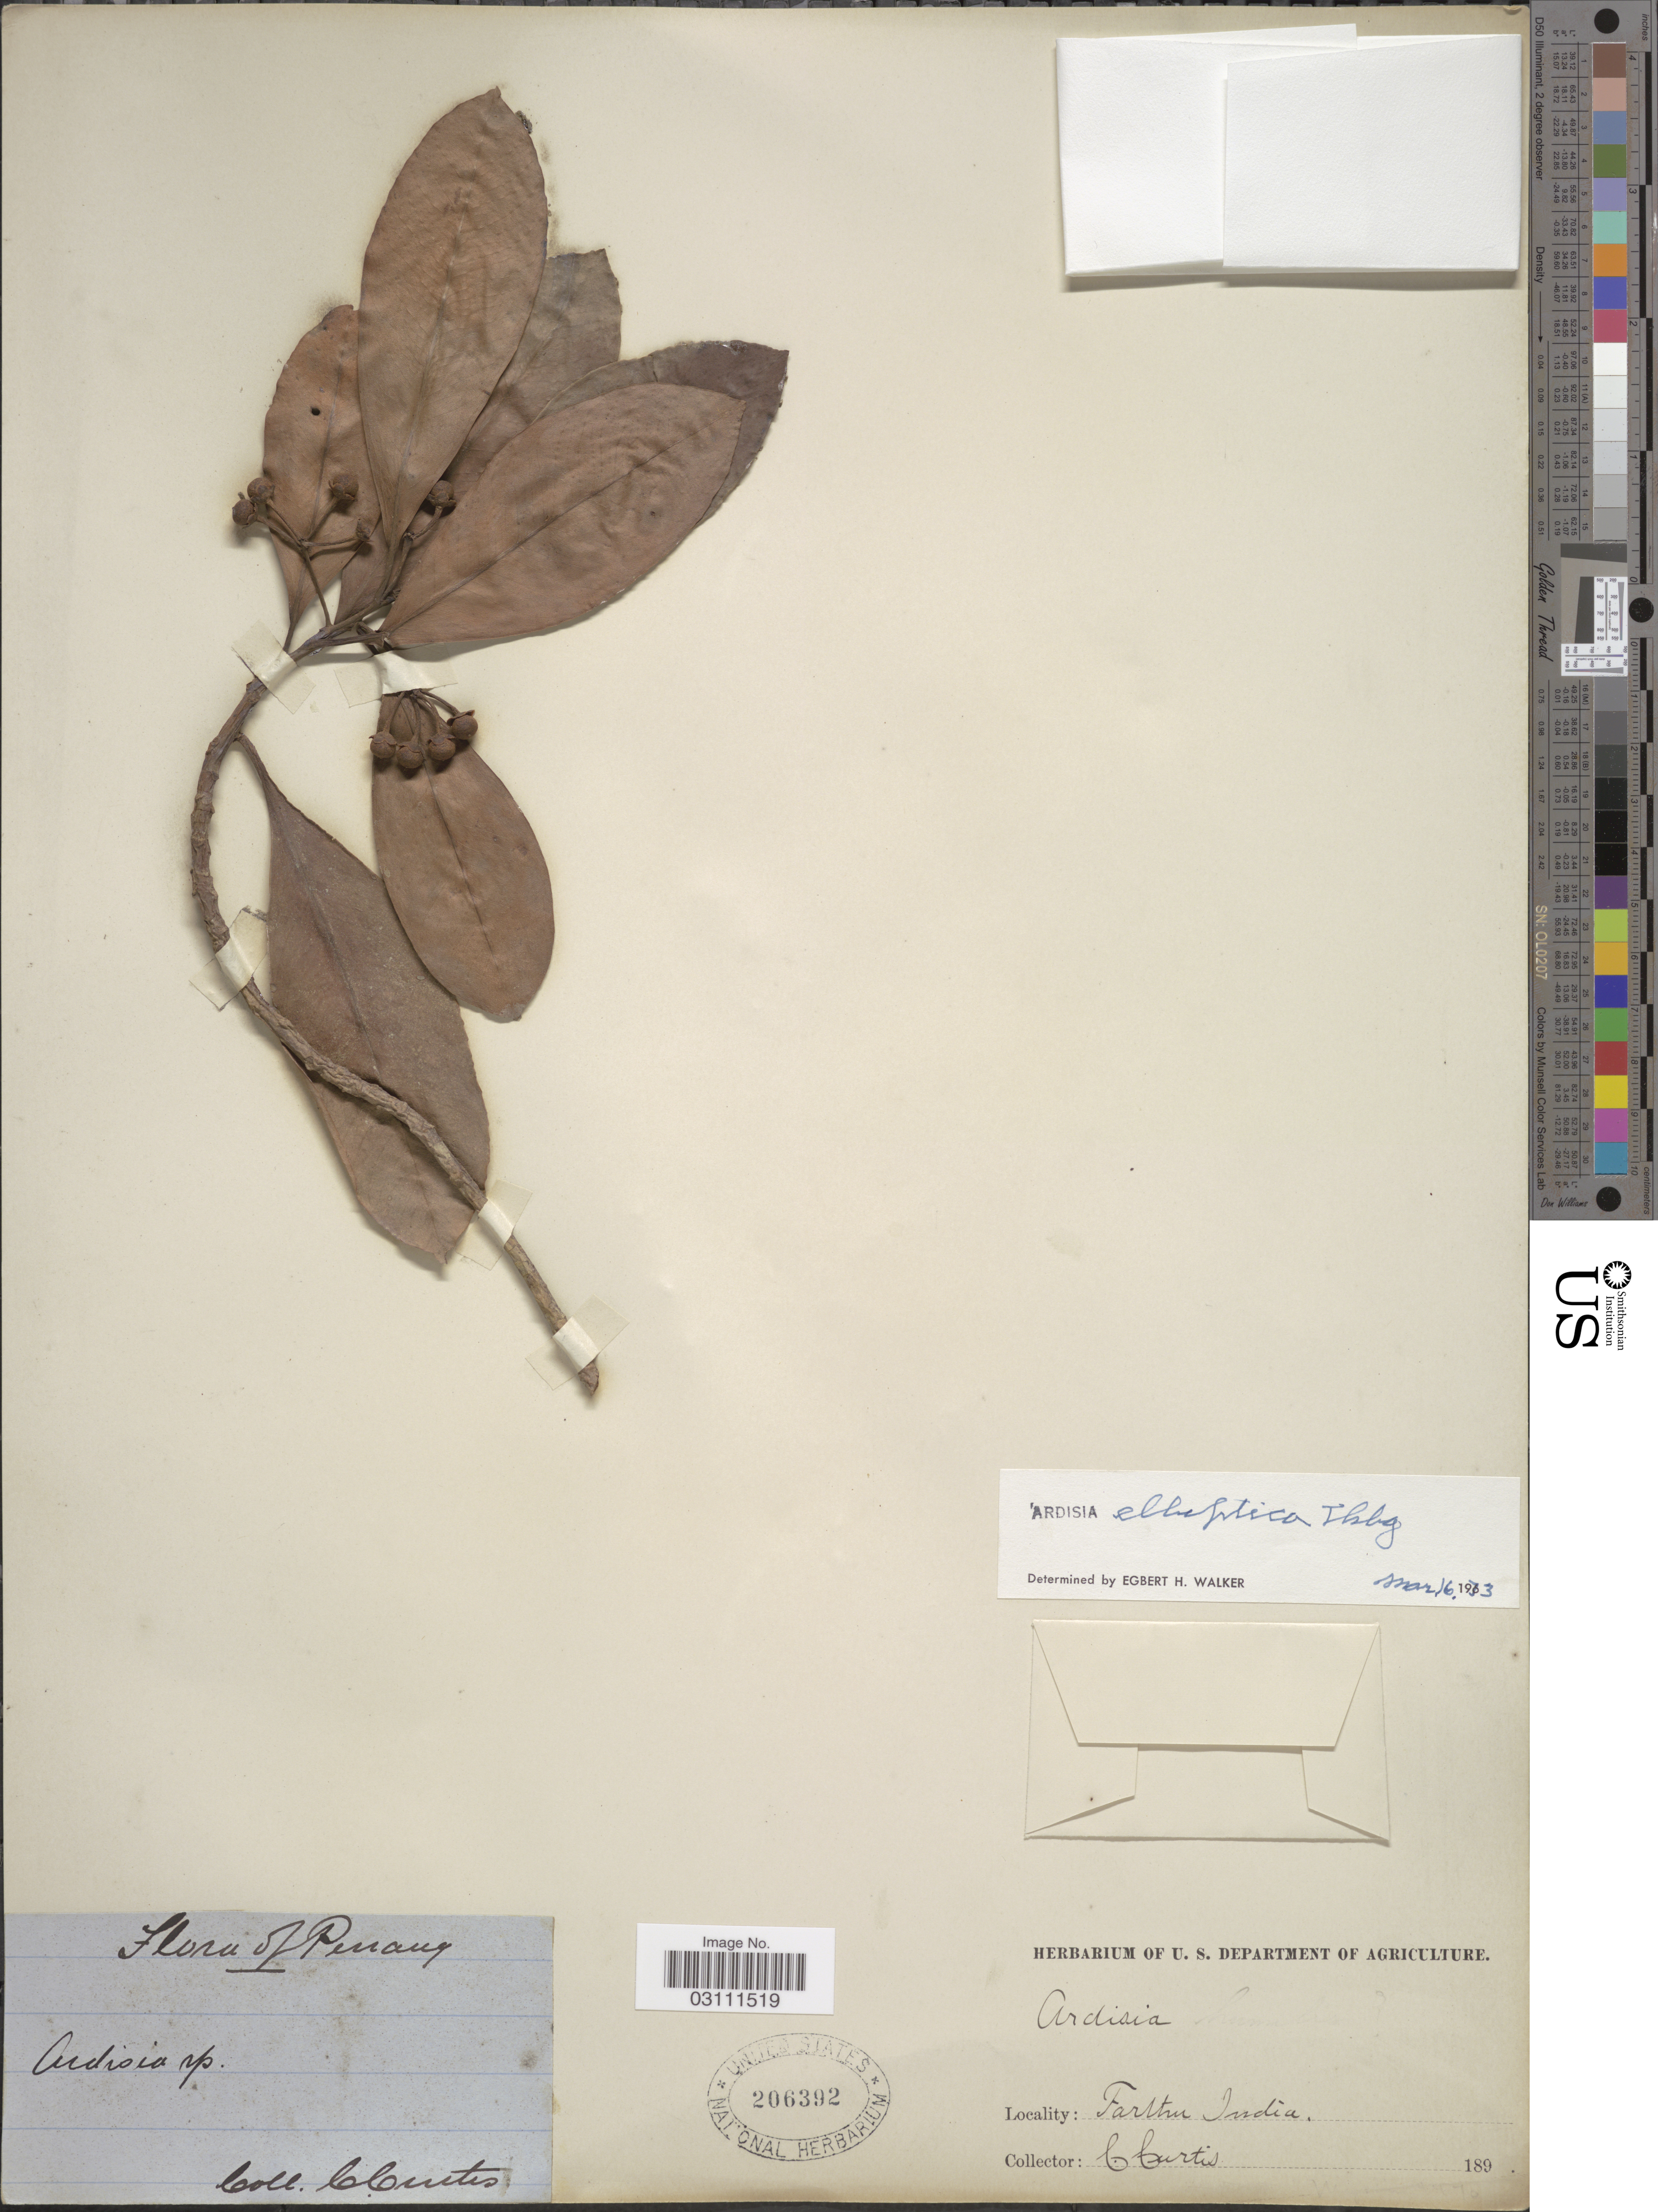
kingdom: Plantae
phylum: Tracheophyta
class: Magnoliopsida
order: Ericales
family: Primulaceae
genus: Ardisia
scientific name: Ardisia elliptica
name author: Thunb.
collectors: C. Curtis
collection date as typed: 189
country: Malaysia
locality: Penang, Farther India.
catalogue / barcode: US 206392